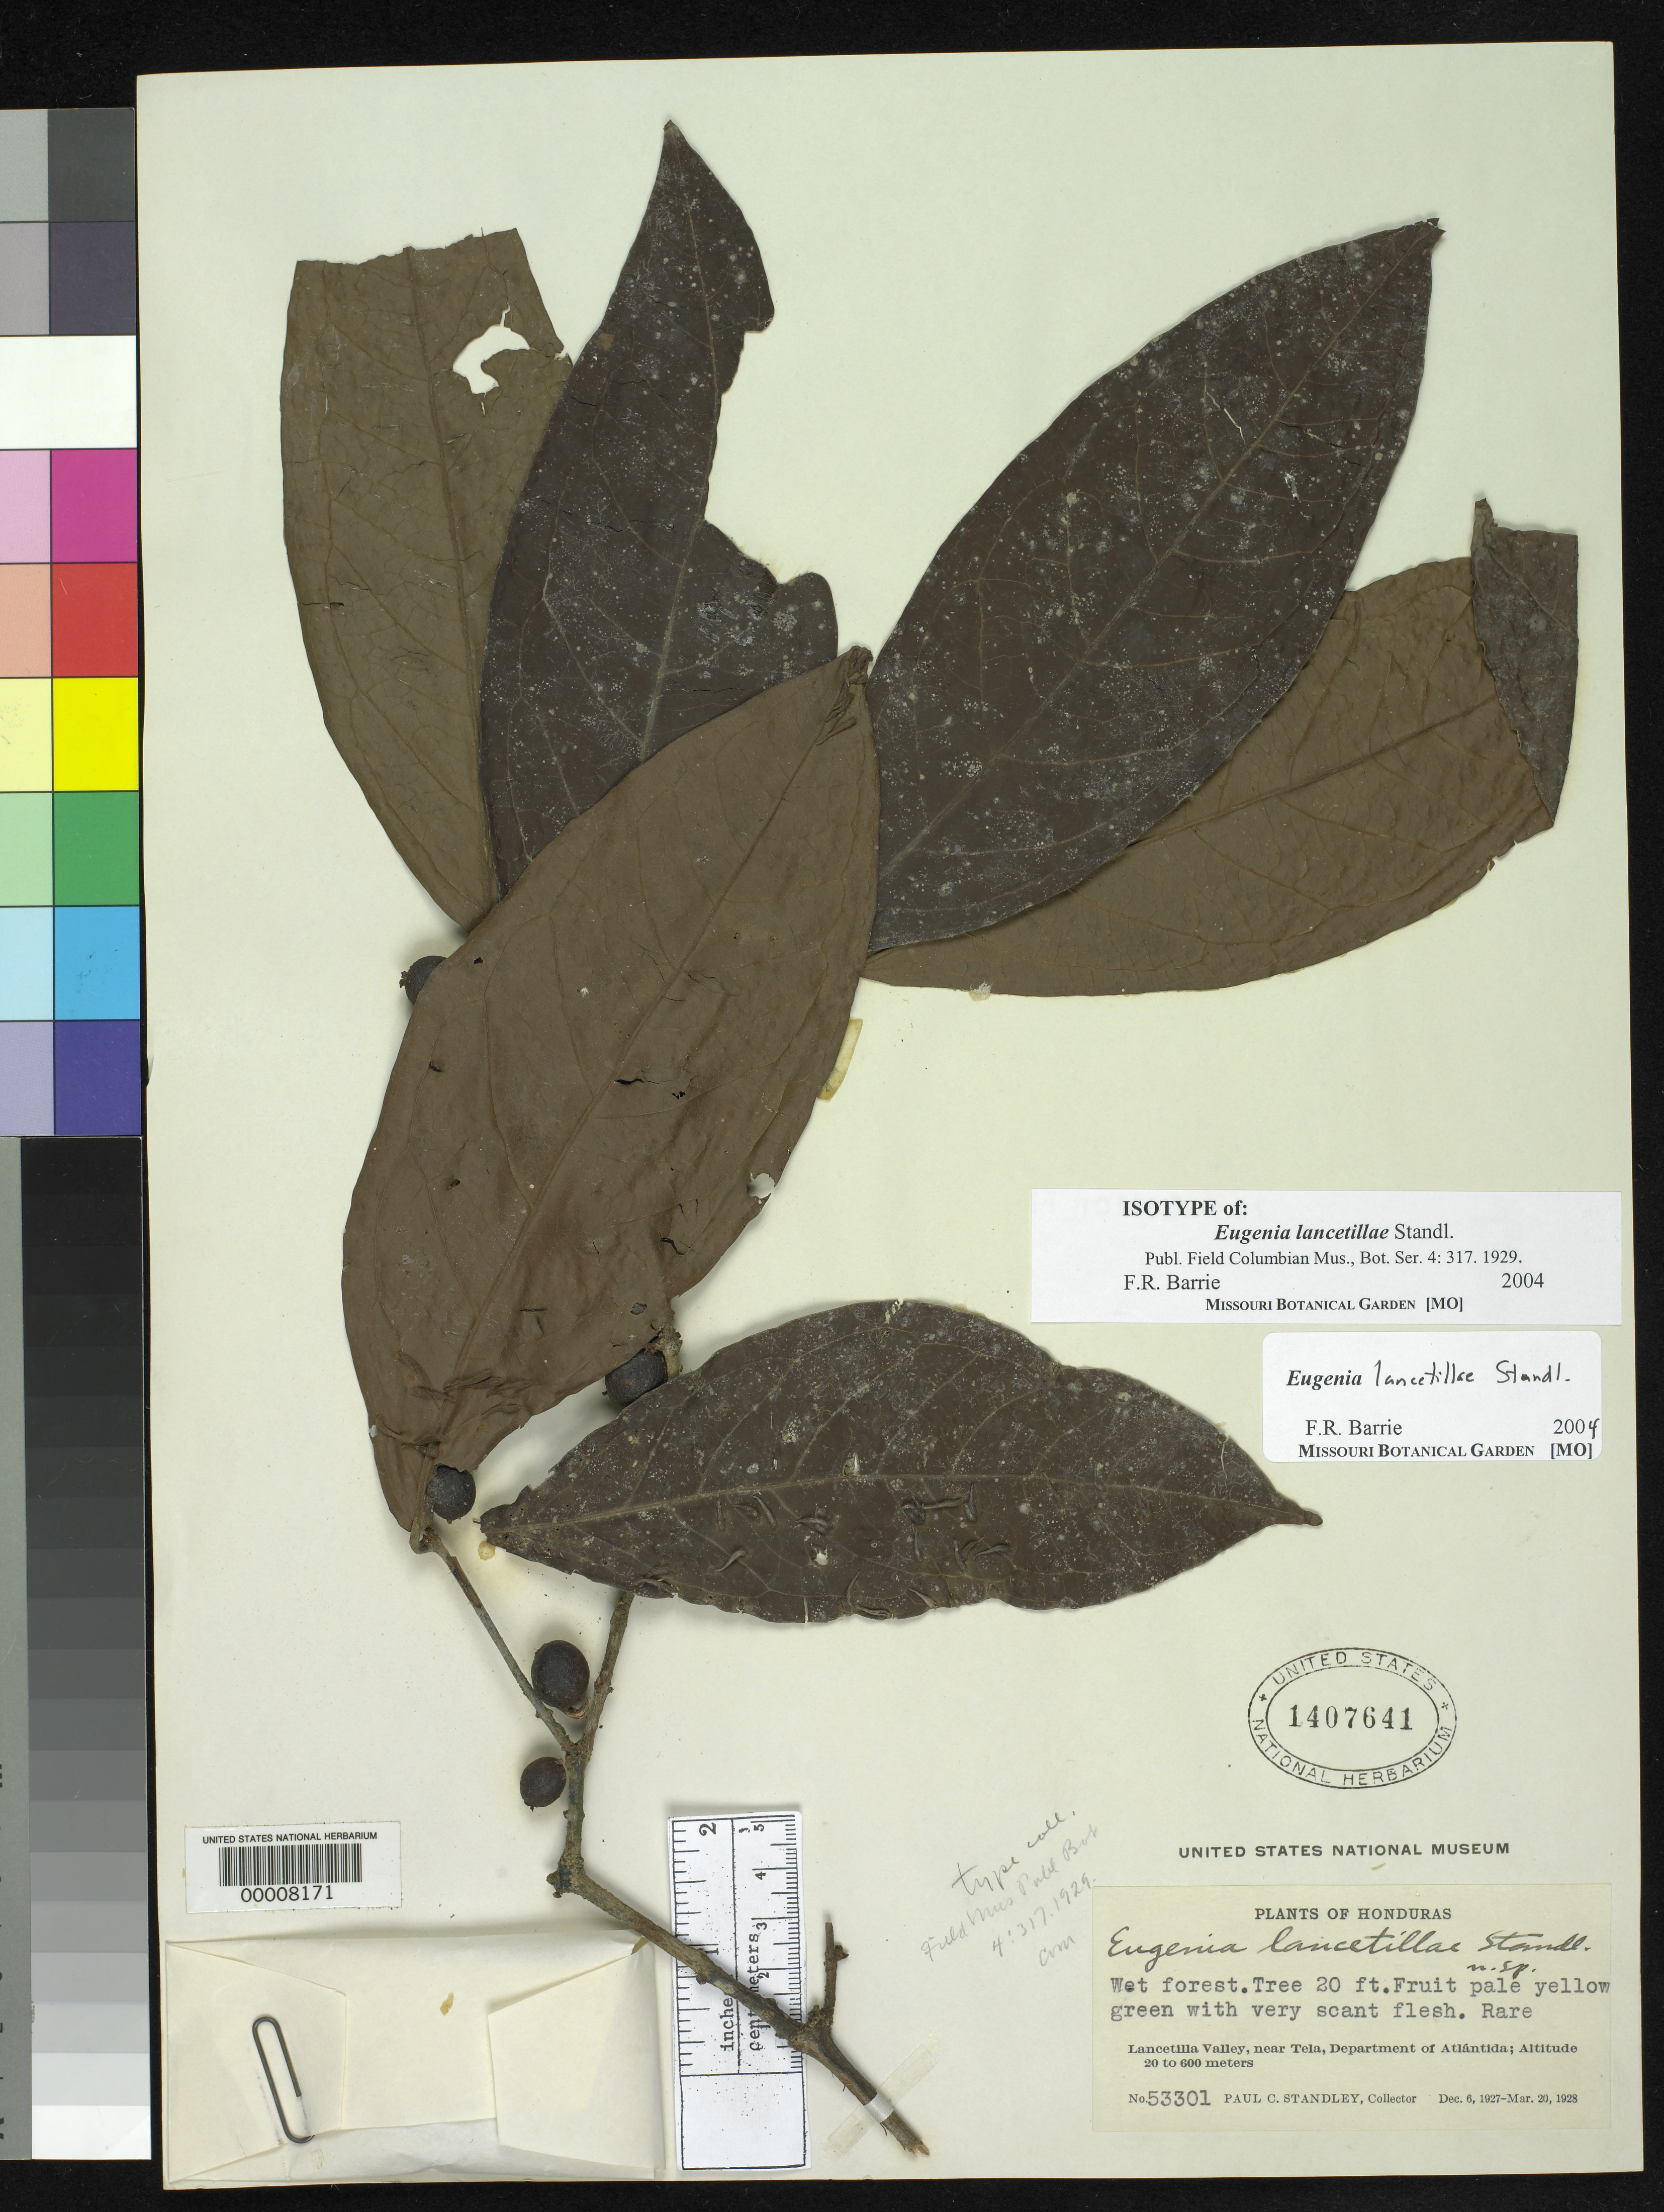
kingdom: Plantae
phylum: Tracheophyta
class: Magnoliopsida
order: Myrtales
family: Myrtaceae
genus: Eugenia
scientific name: Eugenia lancetillae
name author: Standl.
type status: Isotype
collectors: P. C. Standley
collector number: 53301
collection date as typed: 06 Dec 1927 to 20 Mar 1928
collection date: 1927-12-06/1928-03-20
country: Honduras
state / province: Atlántida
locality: Lancetilla Valley, near Tela.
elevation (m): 520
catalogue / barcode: US 1407641